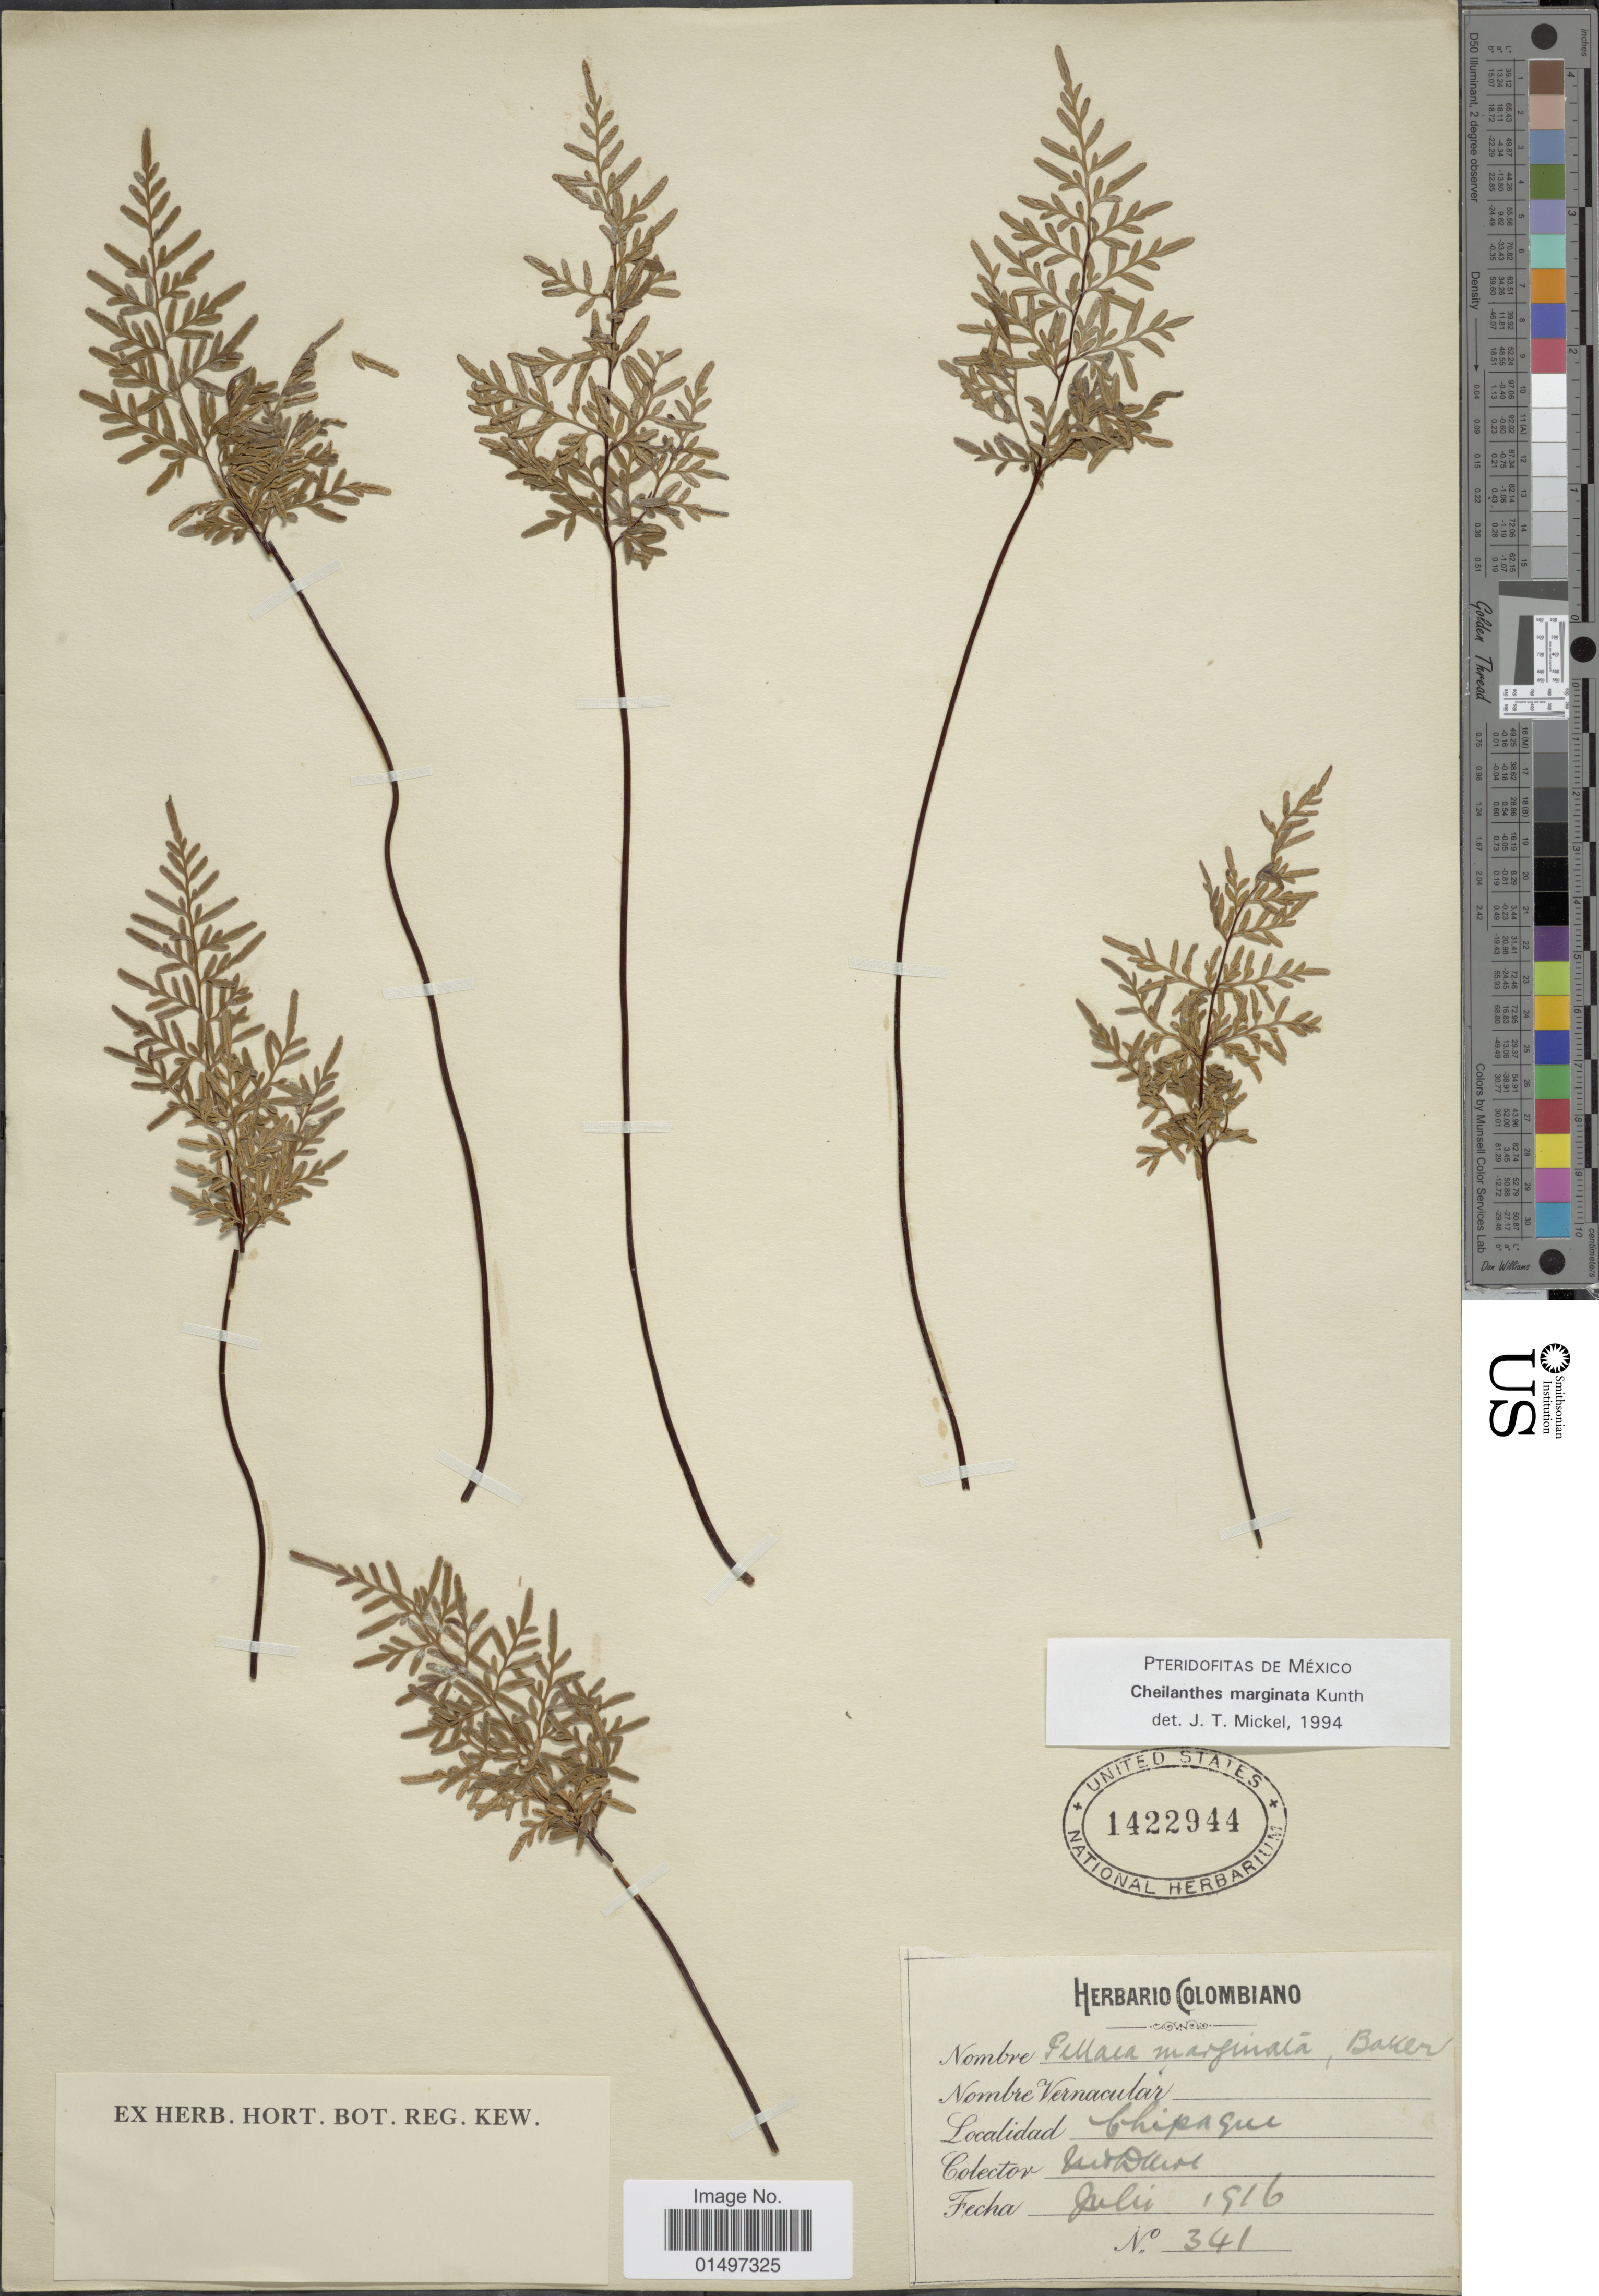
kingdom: Plantae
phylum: Tracheophyta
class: Polypodiopsida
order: Polypodiales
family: Pteridaceae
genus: Gaga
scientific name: Gaga marginata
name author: (Kunth) Fay W. Li & Windham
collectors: M. T. Dawe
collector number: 341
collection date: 1916-07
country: Colombia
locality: Herbario Colombiano. Chipaque.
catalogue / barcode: US 1422944